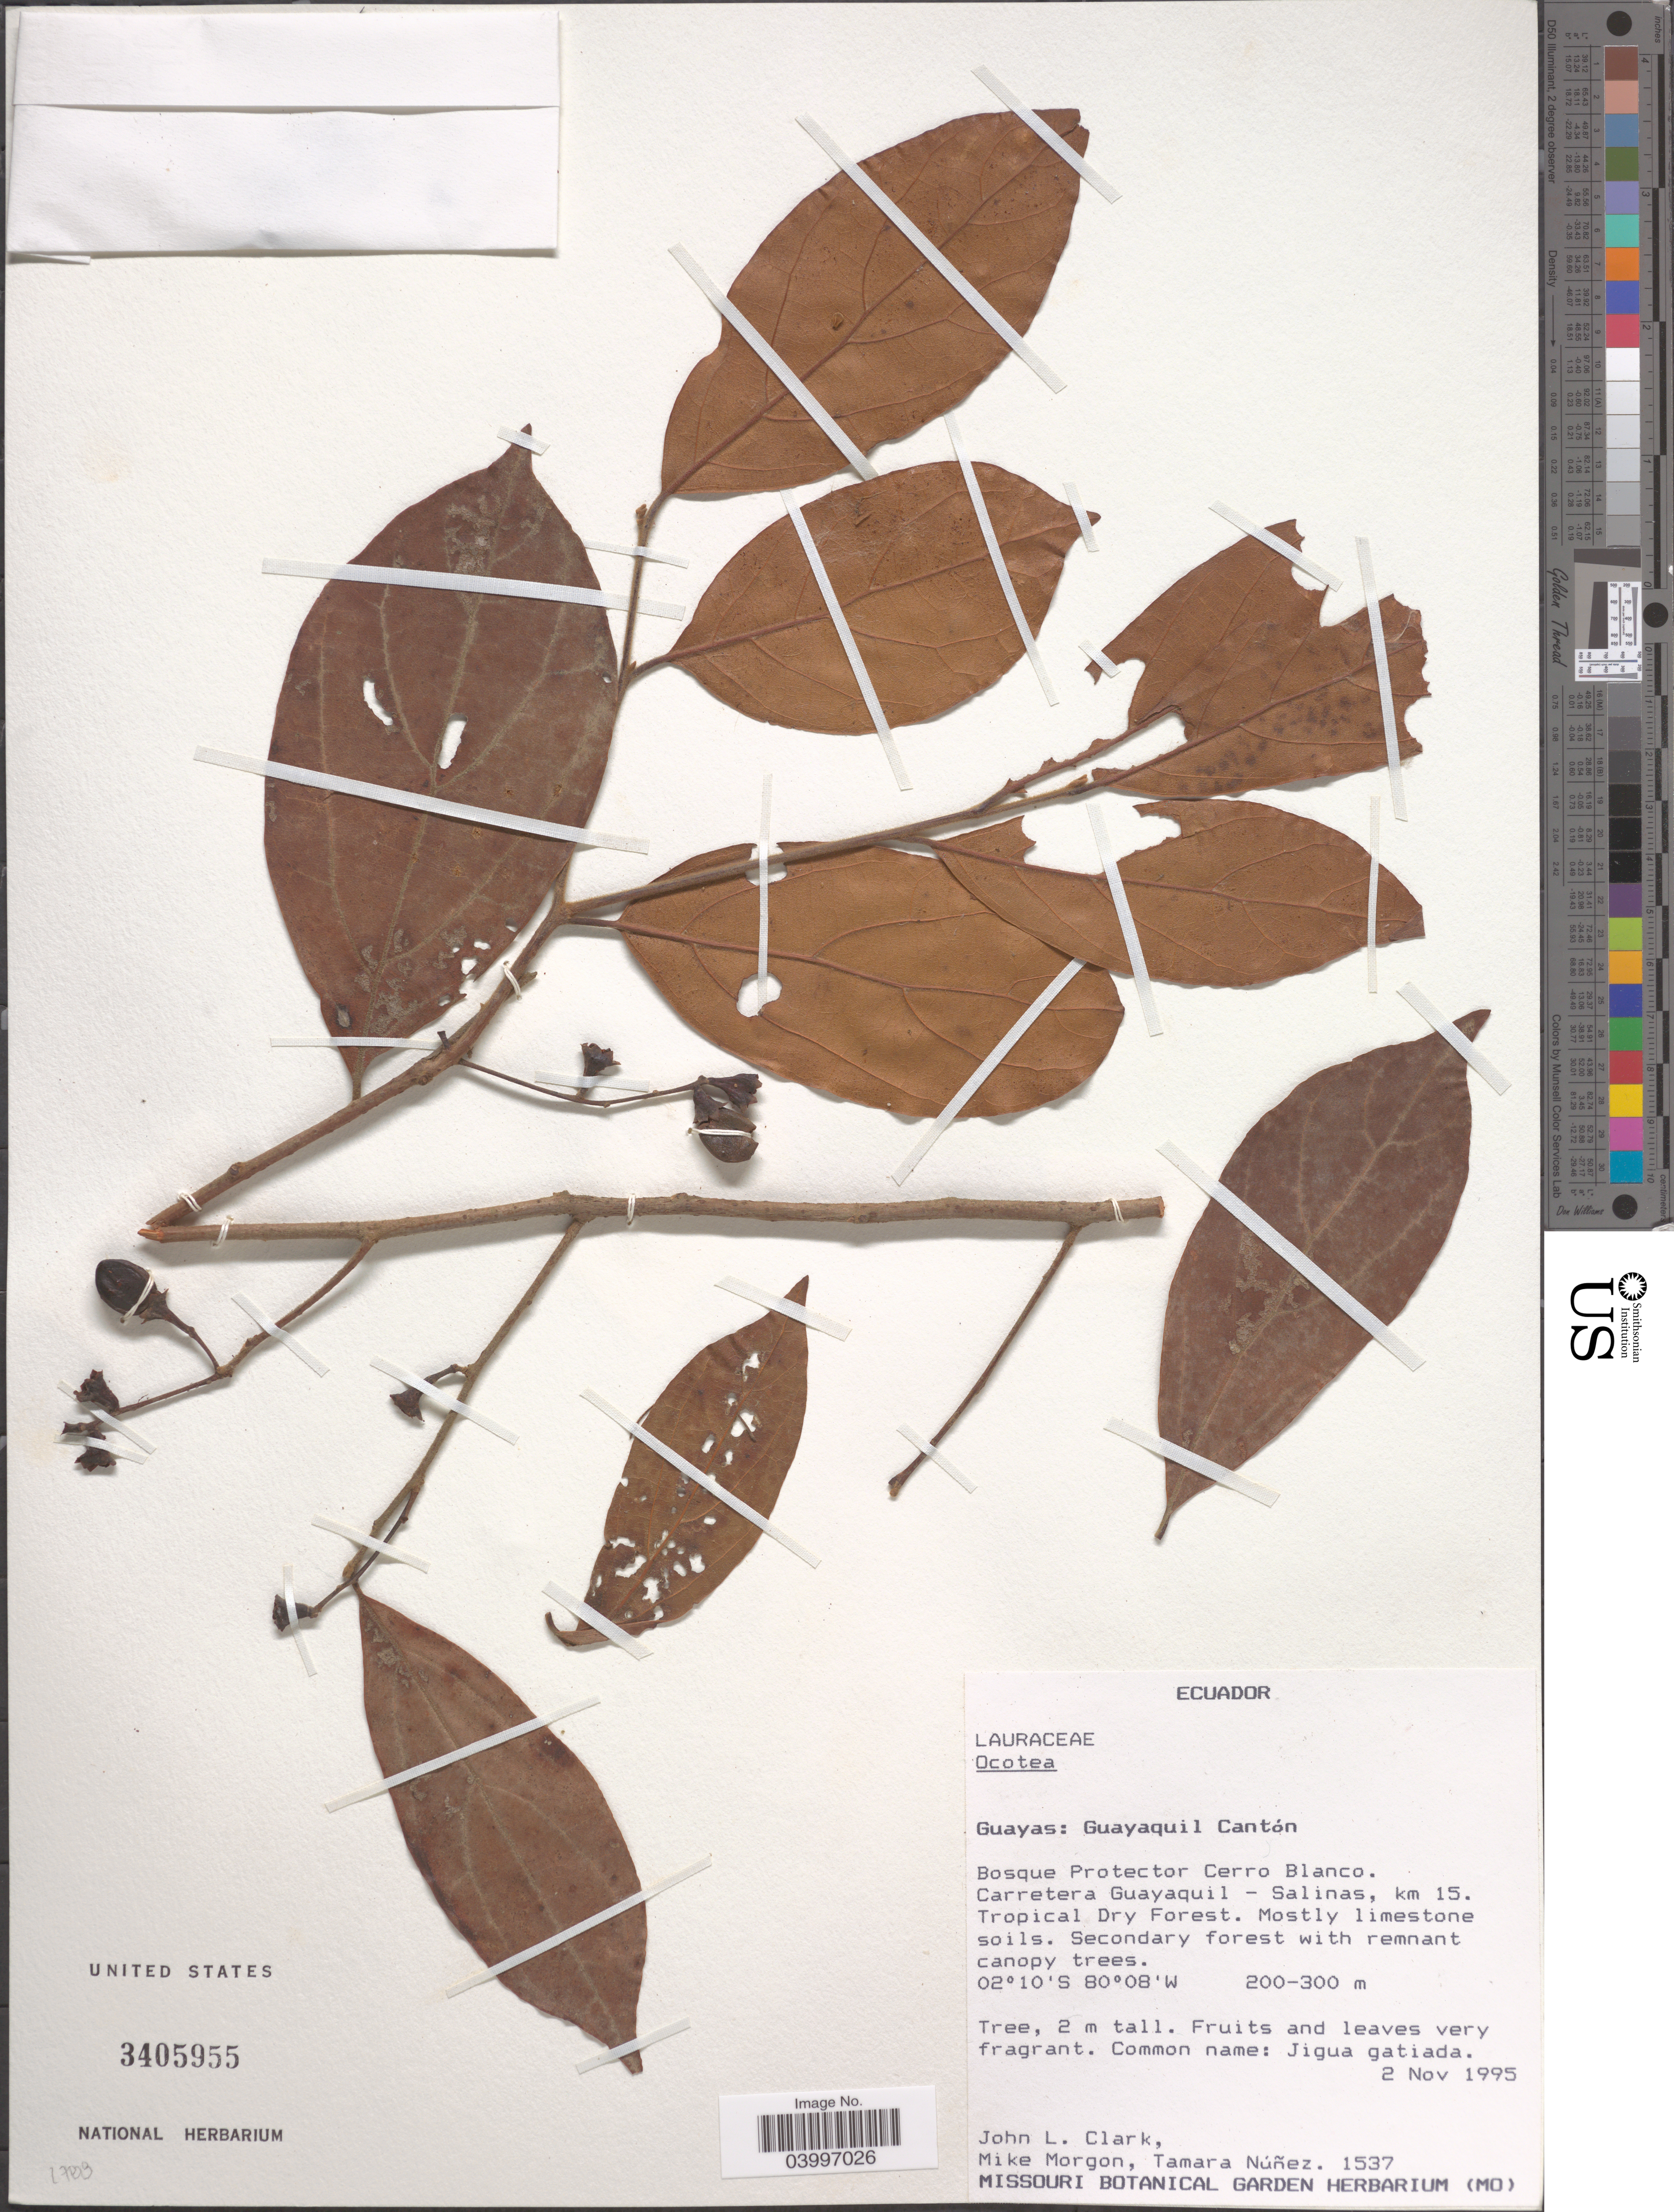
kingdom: Plantae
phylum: Tracheophyta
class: Magnoliopsida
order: Laurales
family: Lauraceae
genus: Ocotea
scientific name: Ocotea sp.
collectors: J. L. Clark, M. Morgon & T. Núñez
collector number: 1537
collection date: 1995-11-02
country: Ecuador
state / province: Guayas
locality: Guayaquil Cantón. Bosque Protector Cerro Blanco. Carretera Guayaquil - Salinas, km 15.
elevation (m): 200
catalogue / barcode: US 3405955